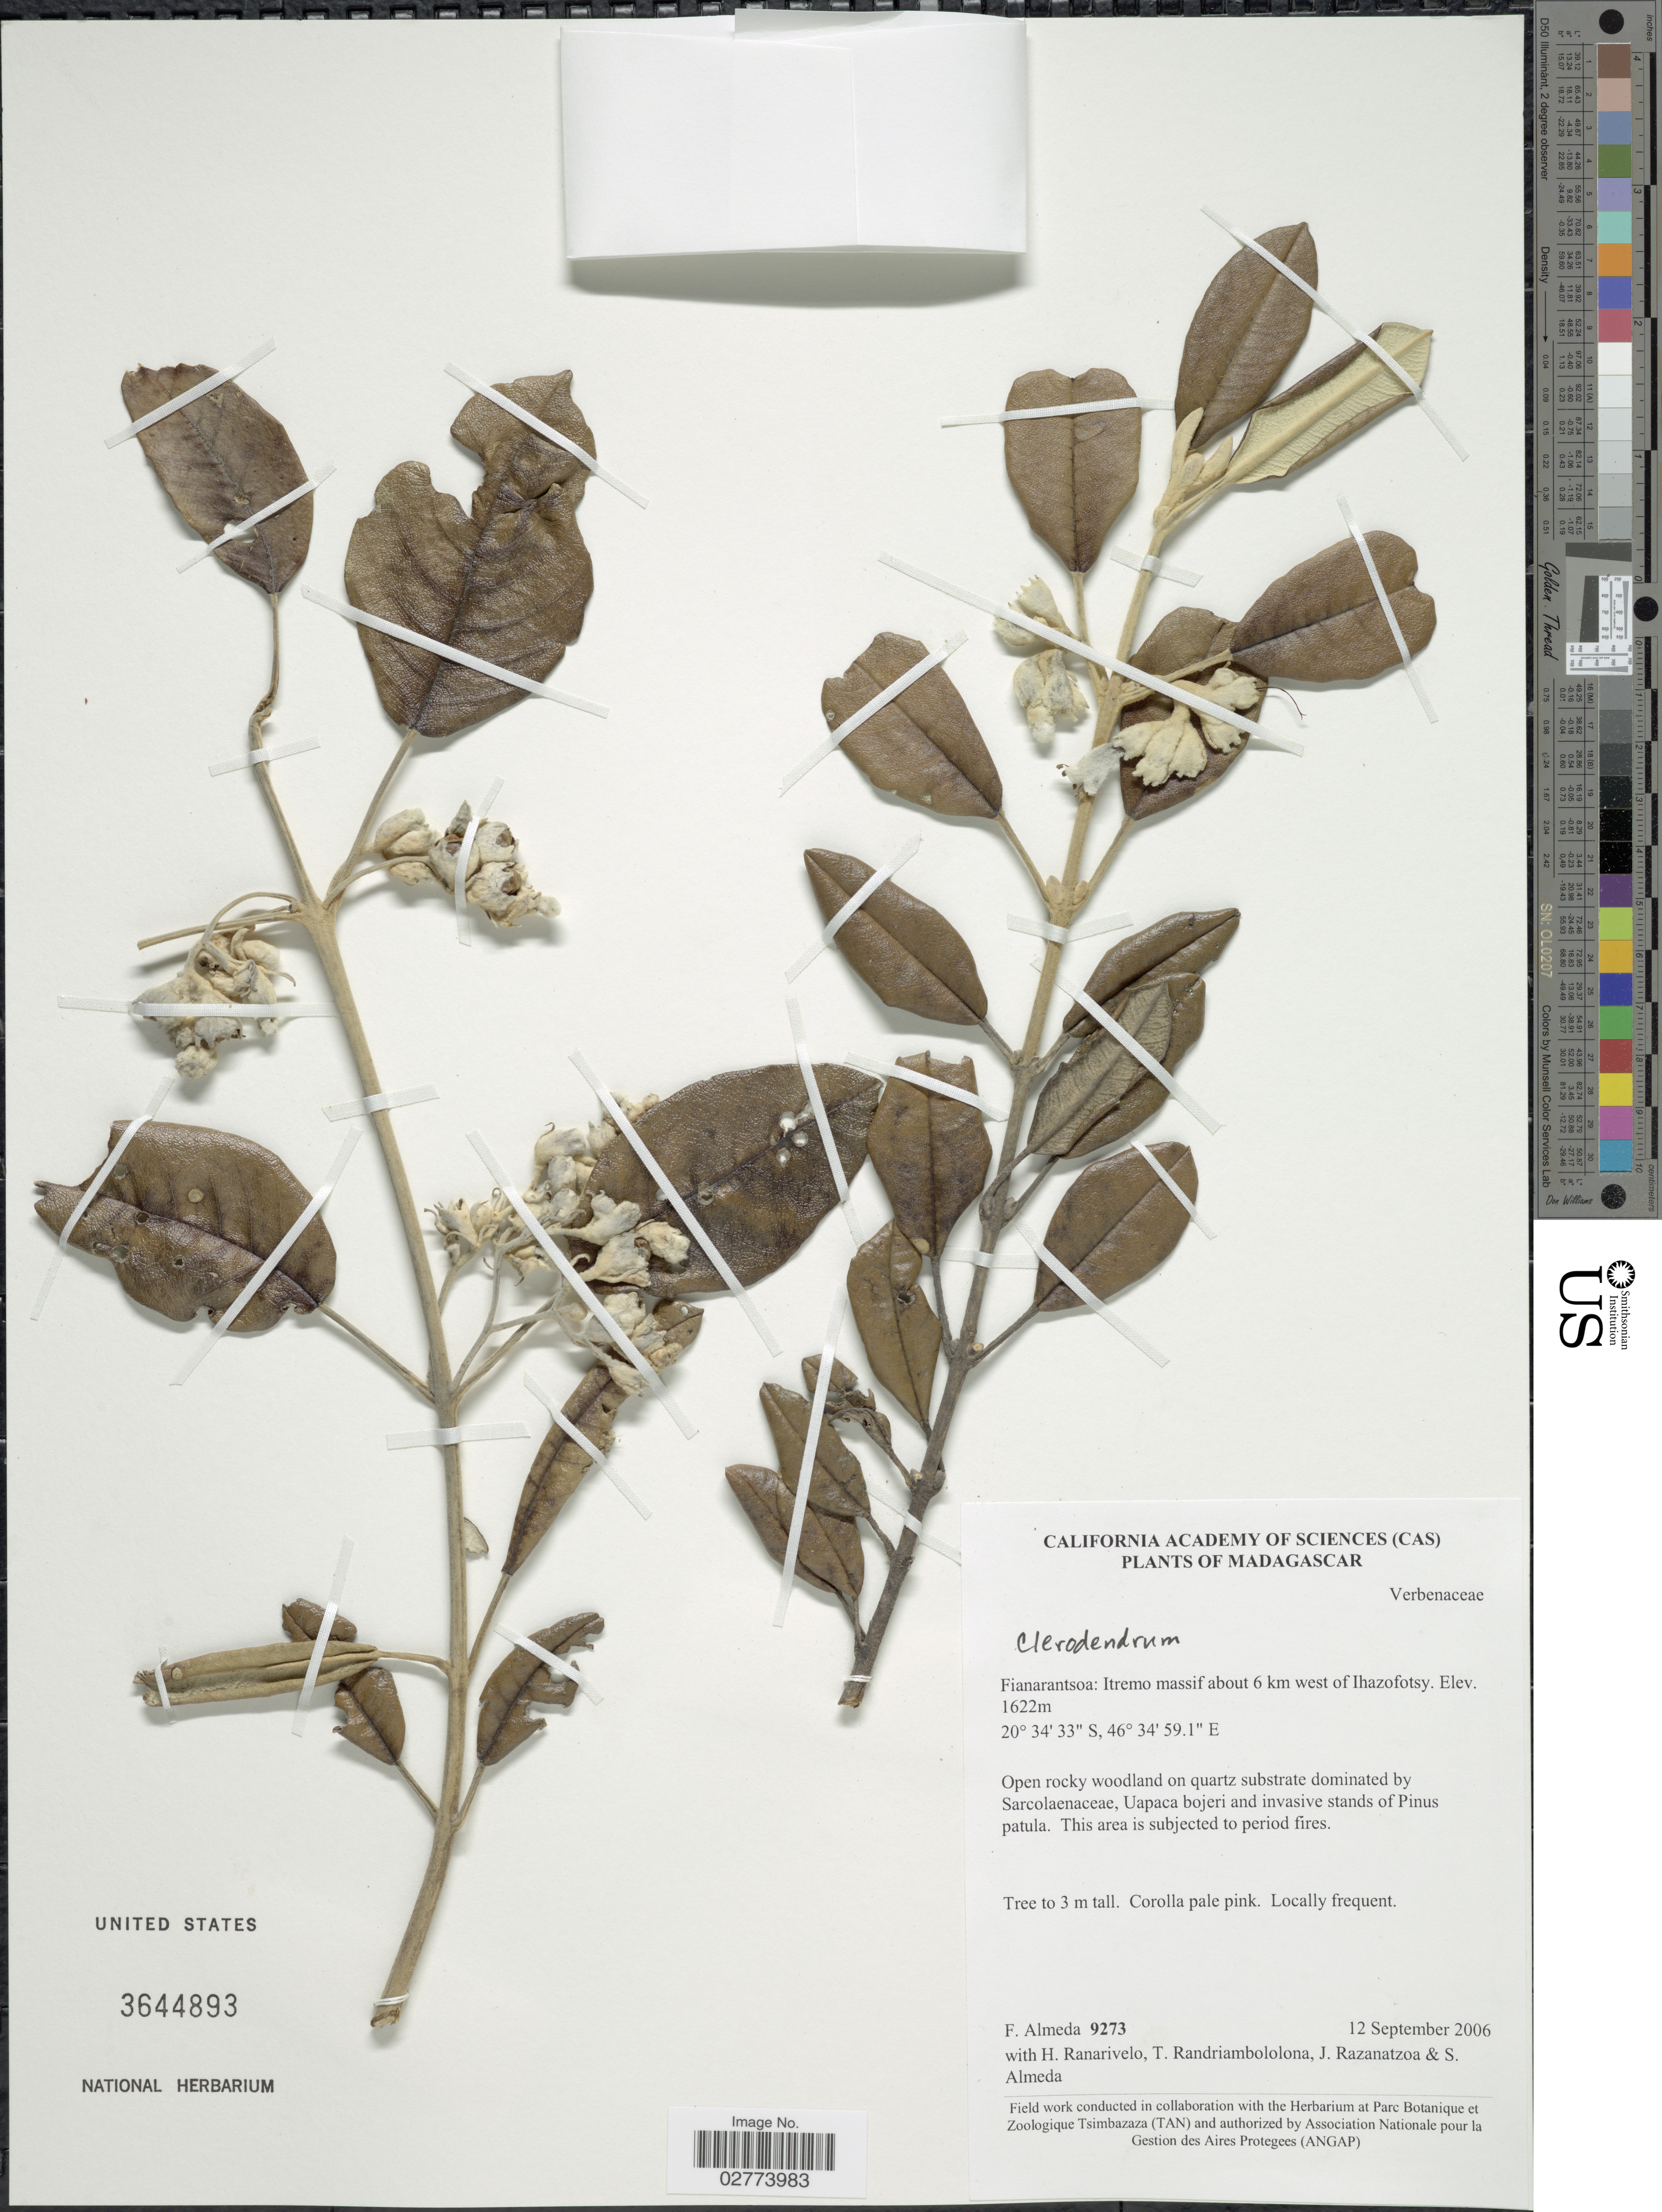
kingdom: Plantae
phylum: Tracheophyta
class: Magnoliopsida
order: Lamiales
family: Lamiaceae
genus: Clerodendrum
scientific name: Clerodendrum sp.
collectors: F. Almeda, H. Ranarivelo, T. Randriambololona, J. Razanatzoa & S. Almeda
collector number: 9273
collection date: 2006-09-12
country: Madagascar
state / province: Amoron'i Mania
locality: Itremo massif about 6 km west of Ihazofotsy.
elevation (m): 1622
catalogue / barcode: US 3644893